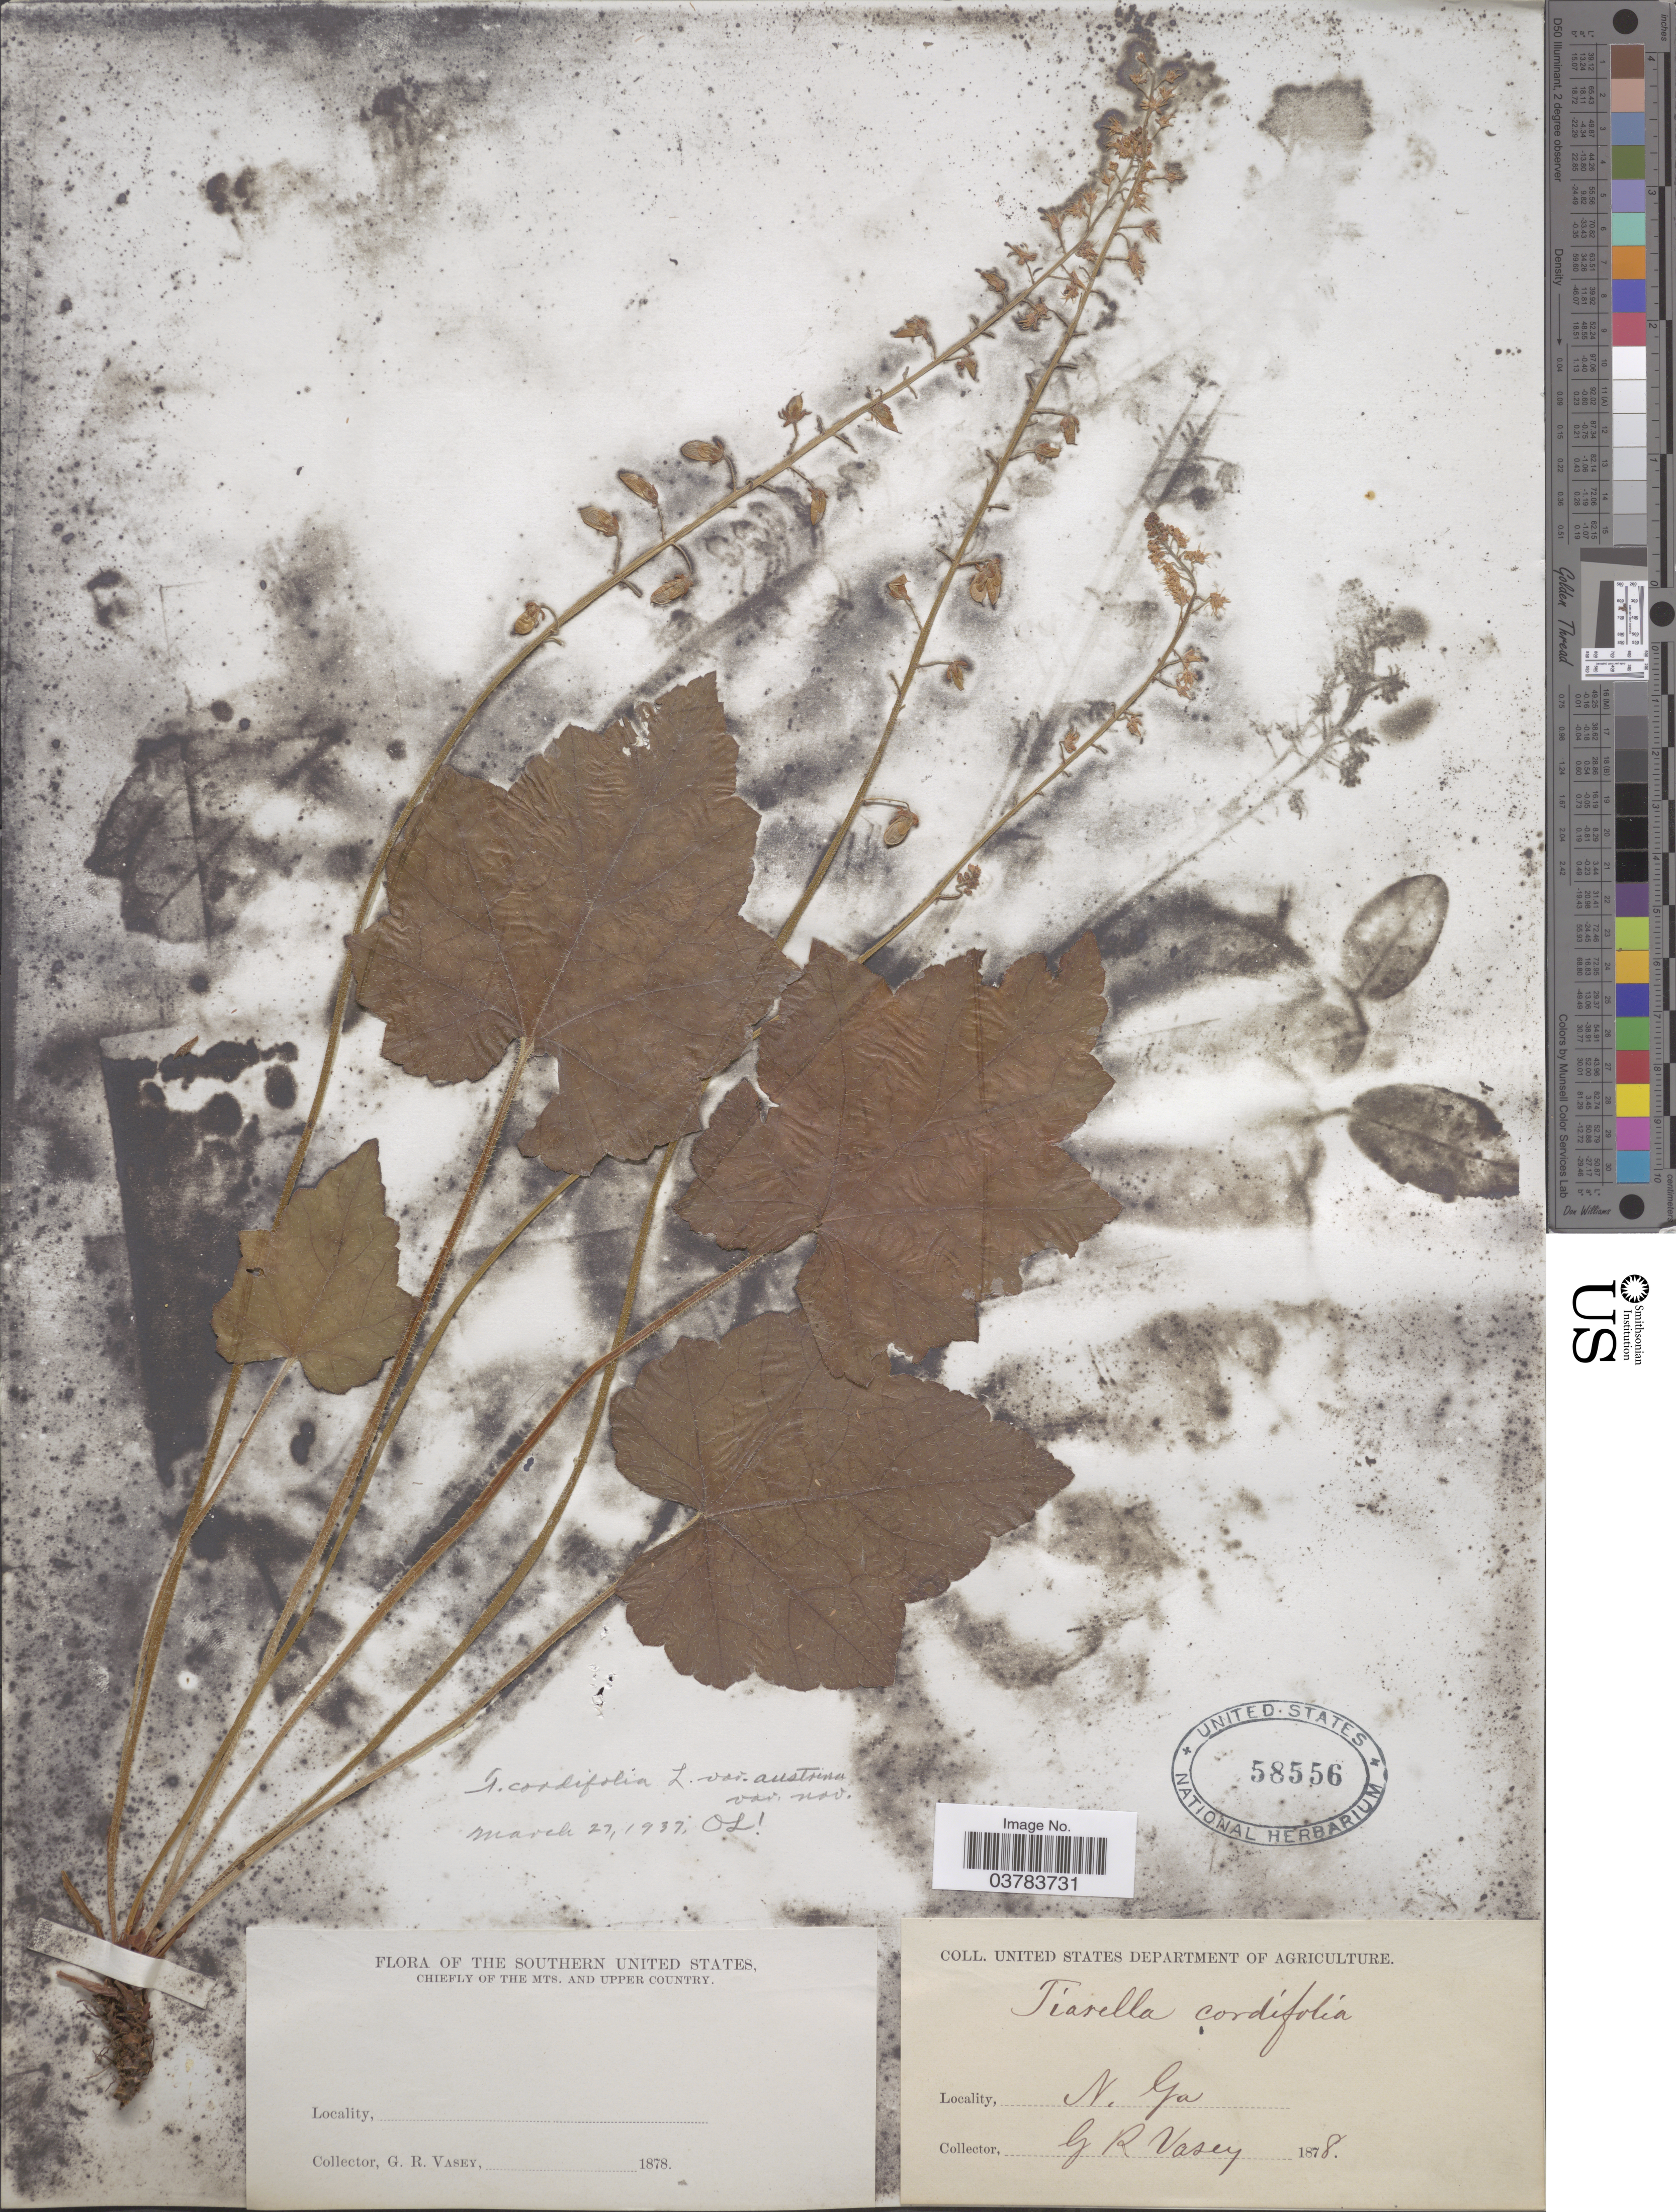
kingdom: Plantae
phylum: Tracheophyta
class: Magnoliopsida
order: Saxifragales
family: Saxifragaceae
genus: Tiarella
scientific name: Tiarella cordifolia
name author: L.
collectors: G. R. Vasey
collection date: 1878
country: United States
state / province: Georgia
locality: The Southern United States. N. Ga.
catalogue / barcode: US 58556